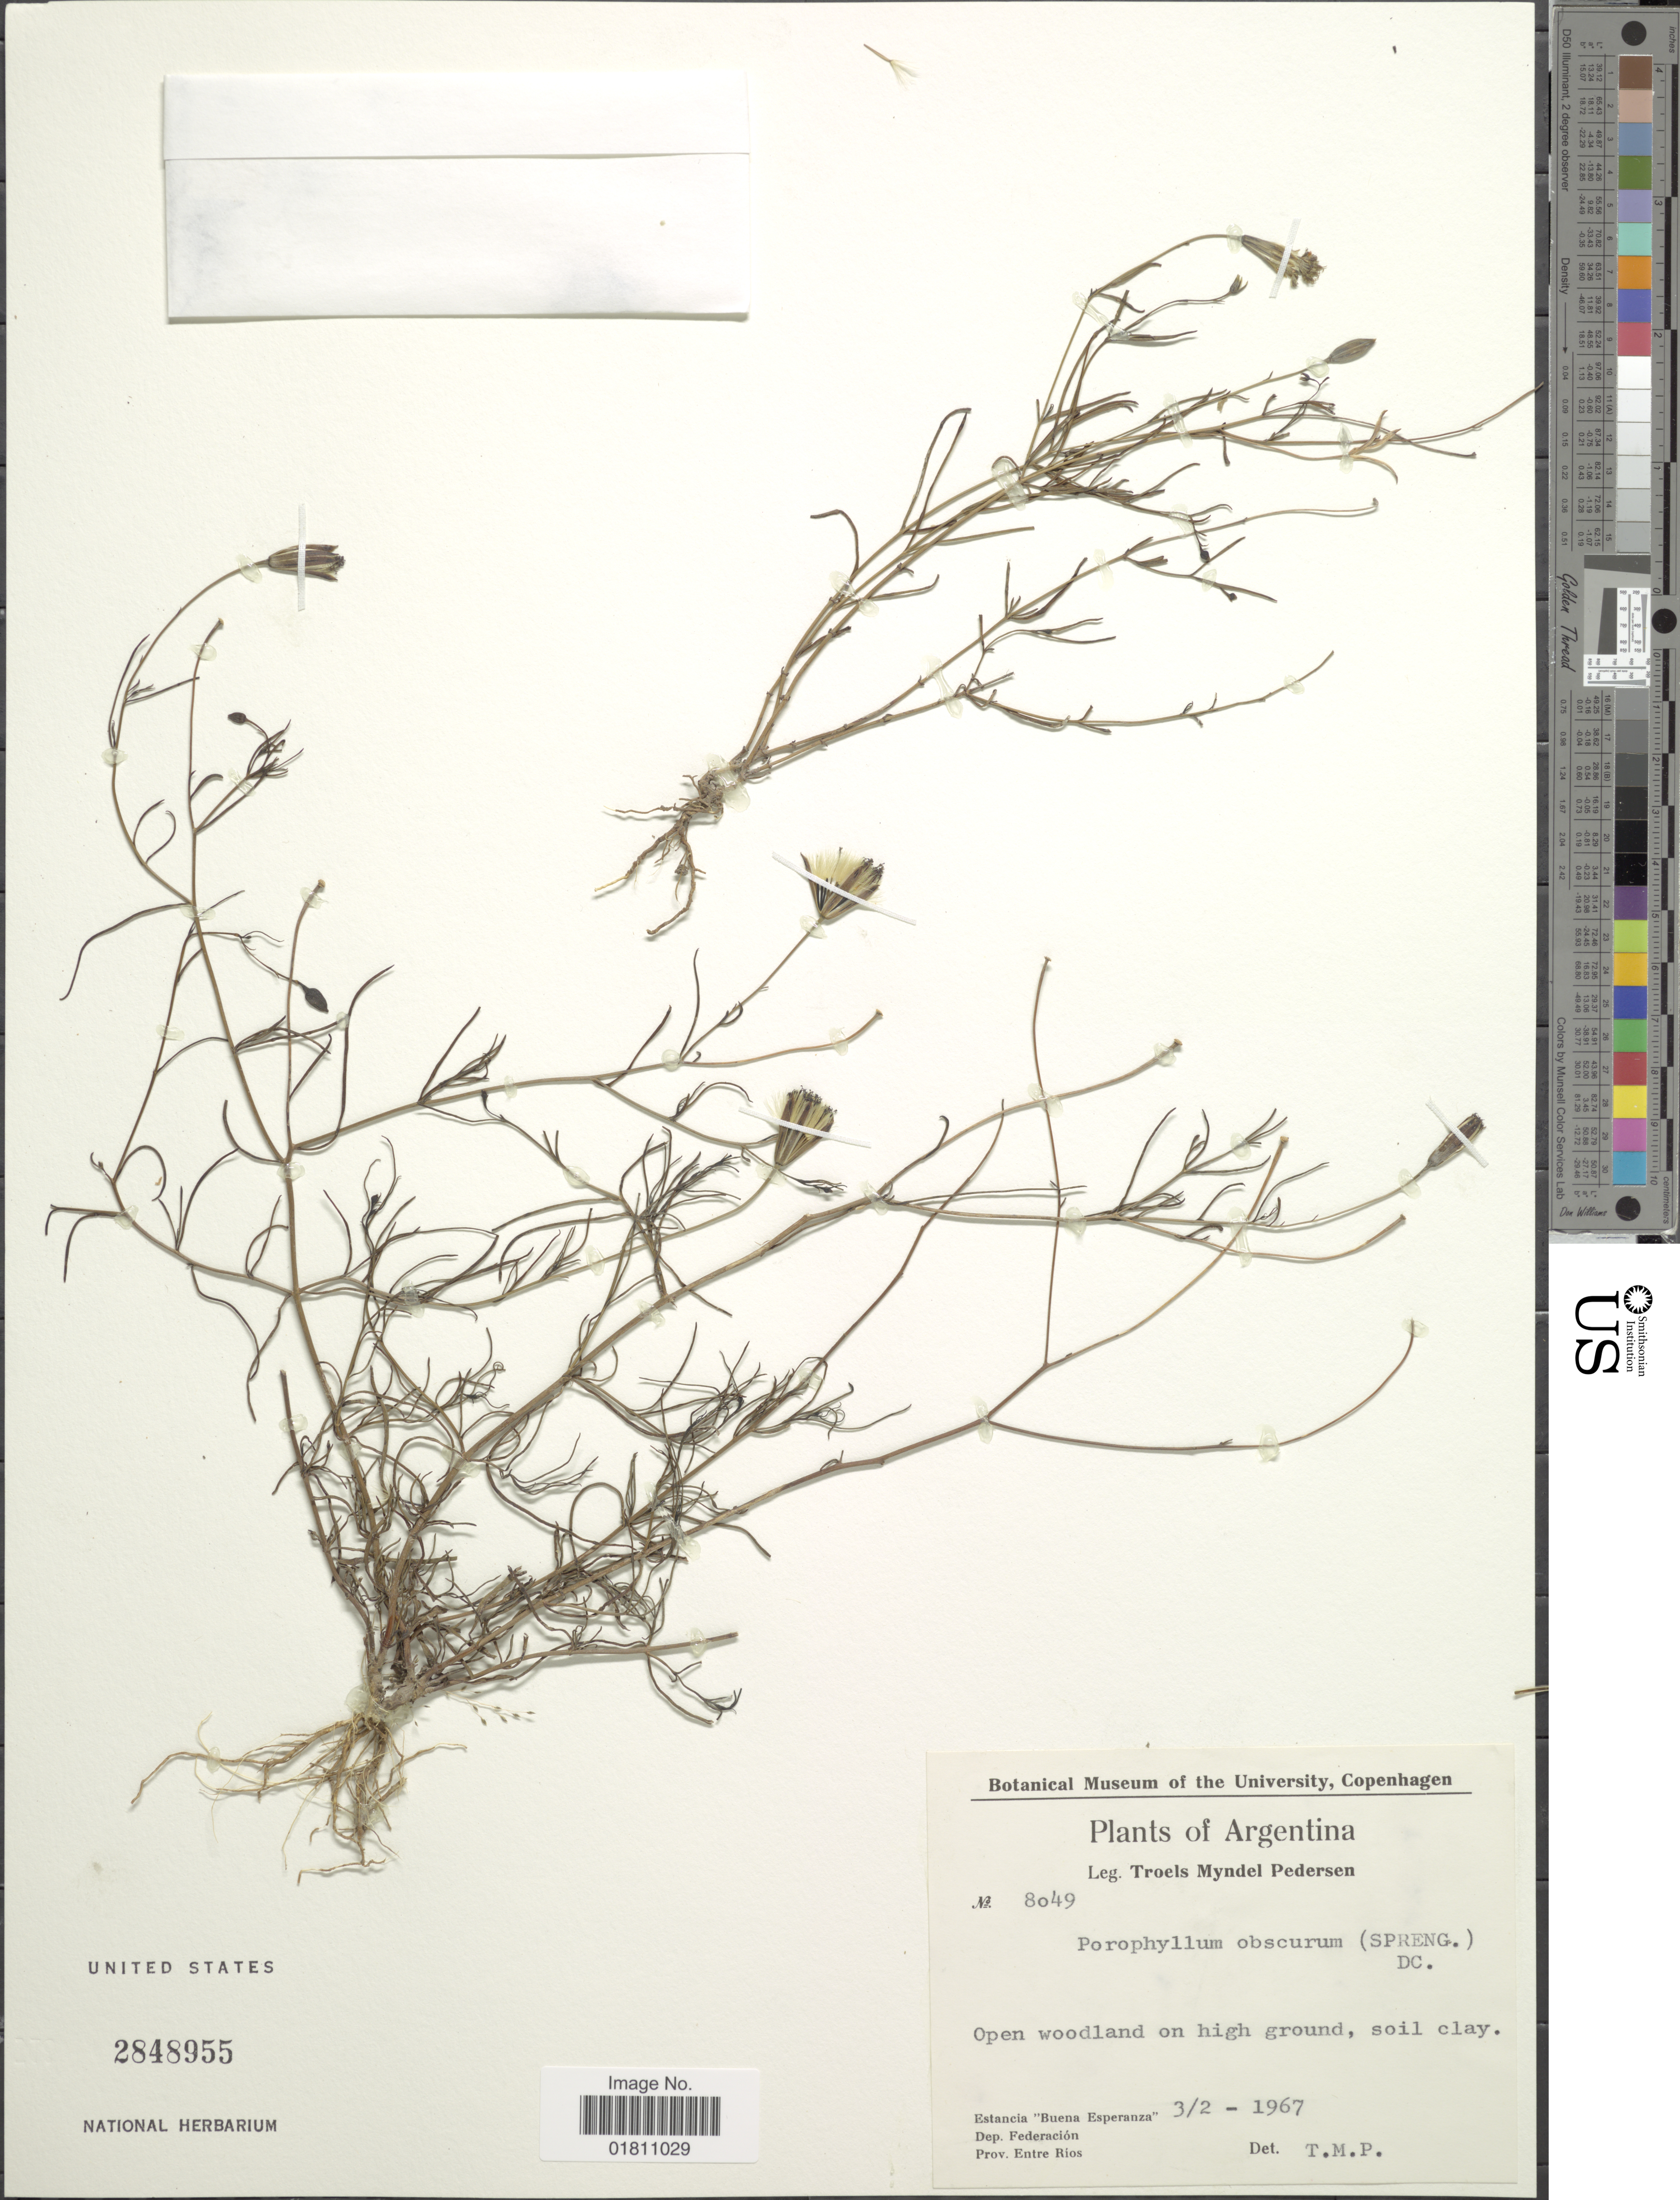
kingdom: Plantae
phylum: Tracheophyta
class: Magnoliopsida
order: Asterales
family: Asteraceae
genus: Porophyllum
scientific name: Porophyllum lanceolatum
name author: DC.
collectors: T. Pederson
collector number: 8049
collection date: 1967-02-03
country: Argentina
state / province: Entre Rios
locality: Open woodland on high ground, soil caly, Estancia 'Buenos Esperanza' Dep Federación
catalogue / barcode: US 2848955